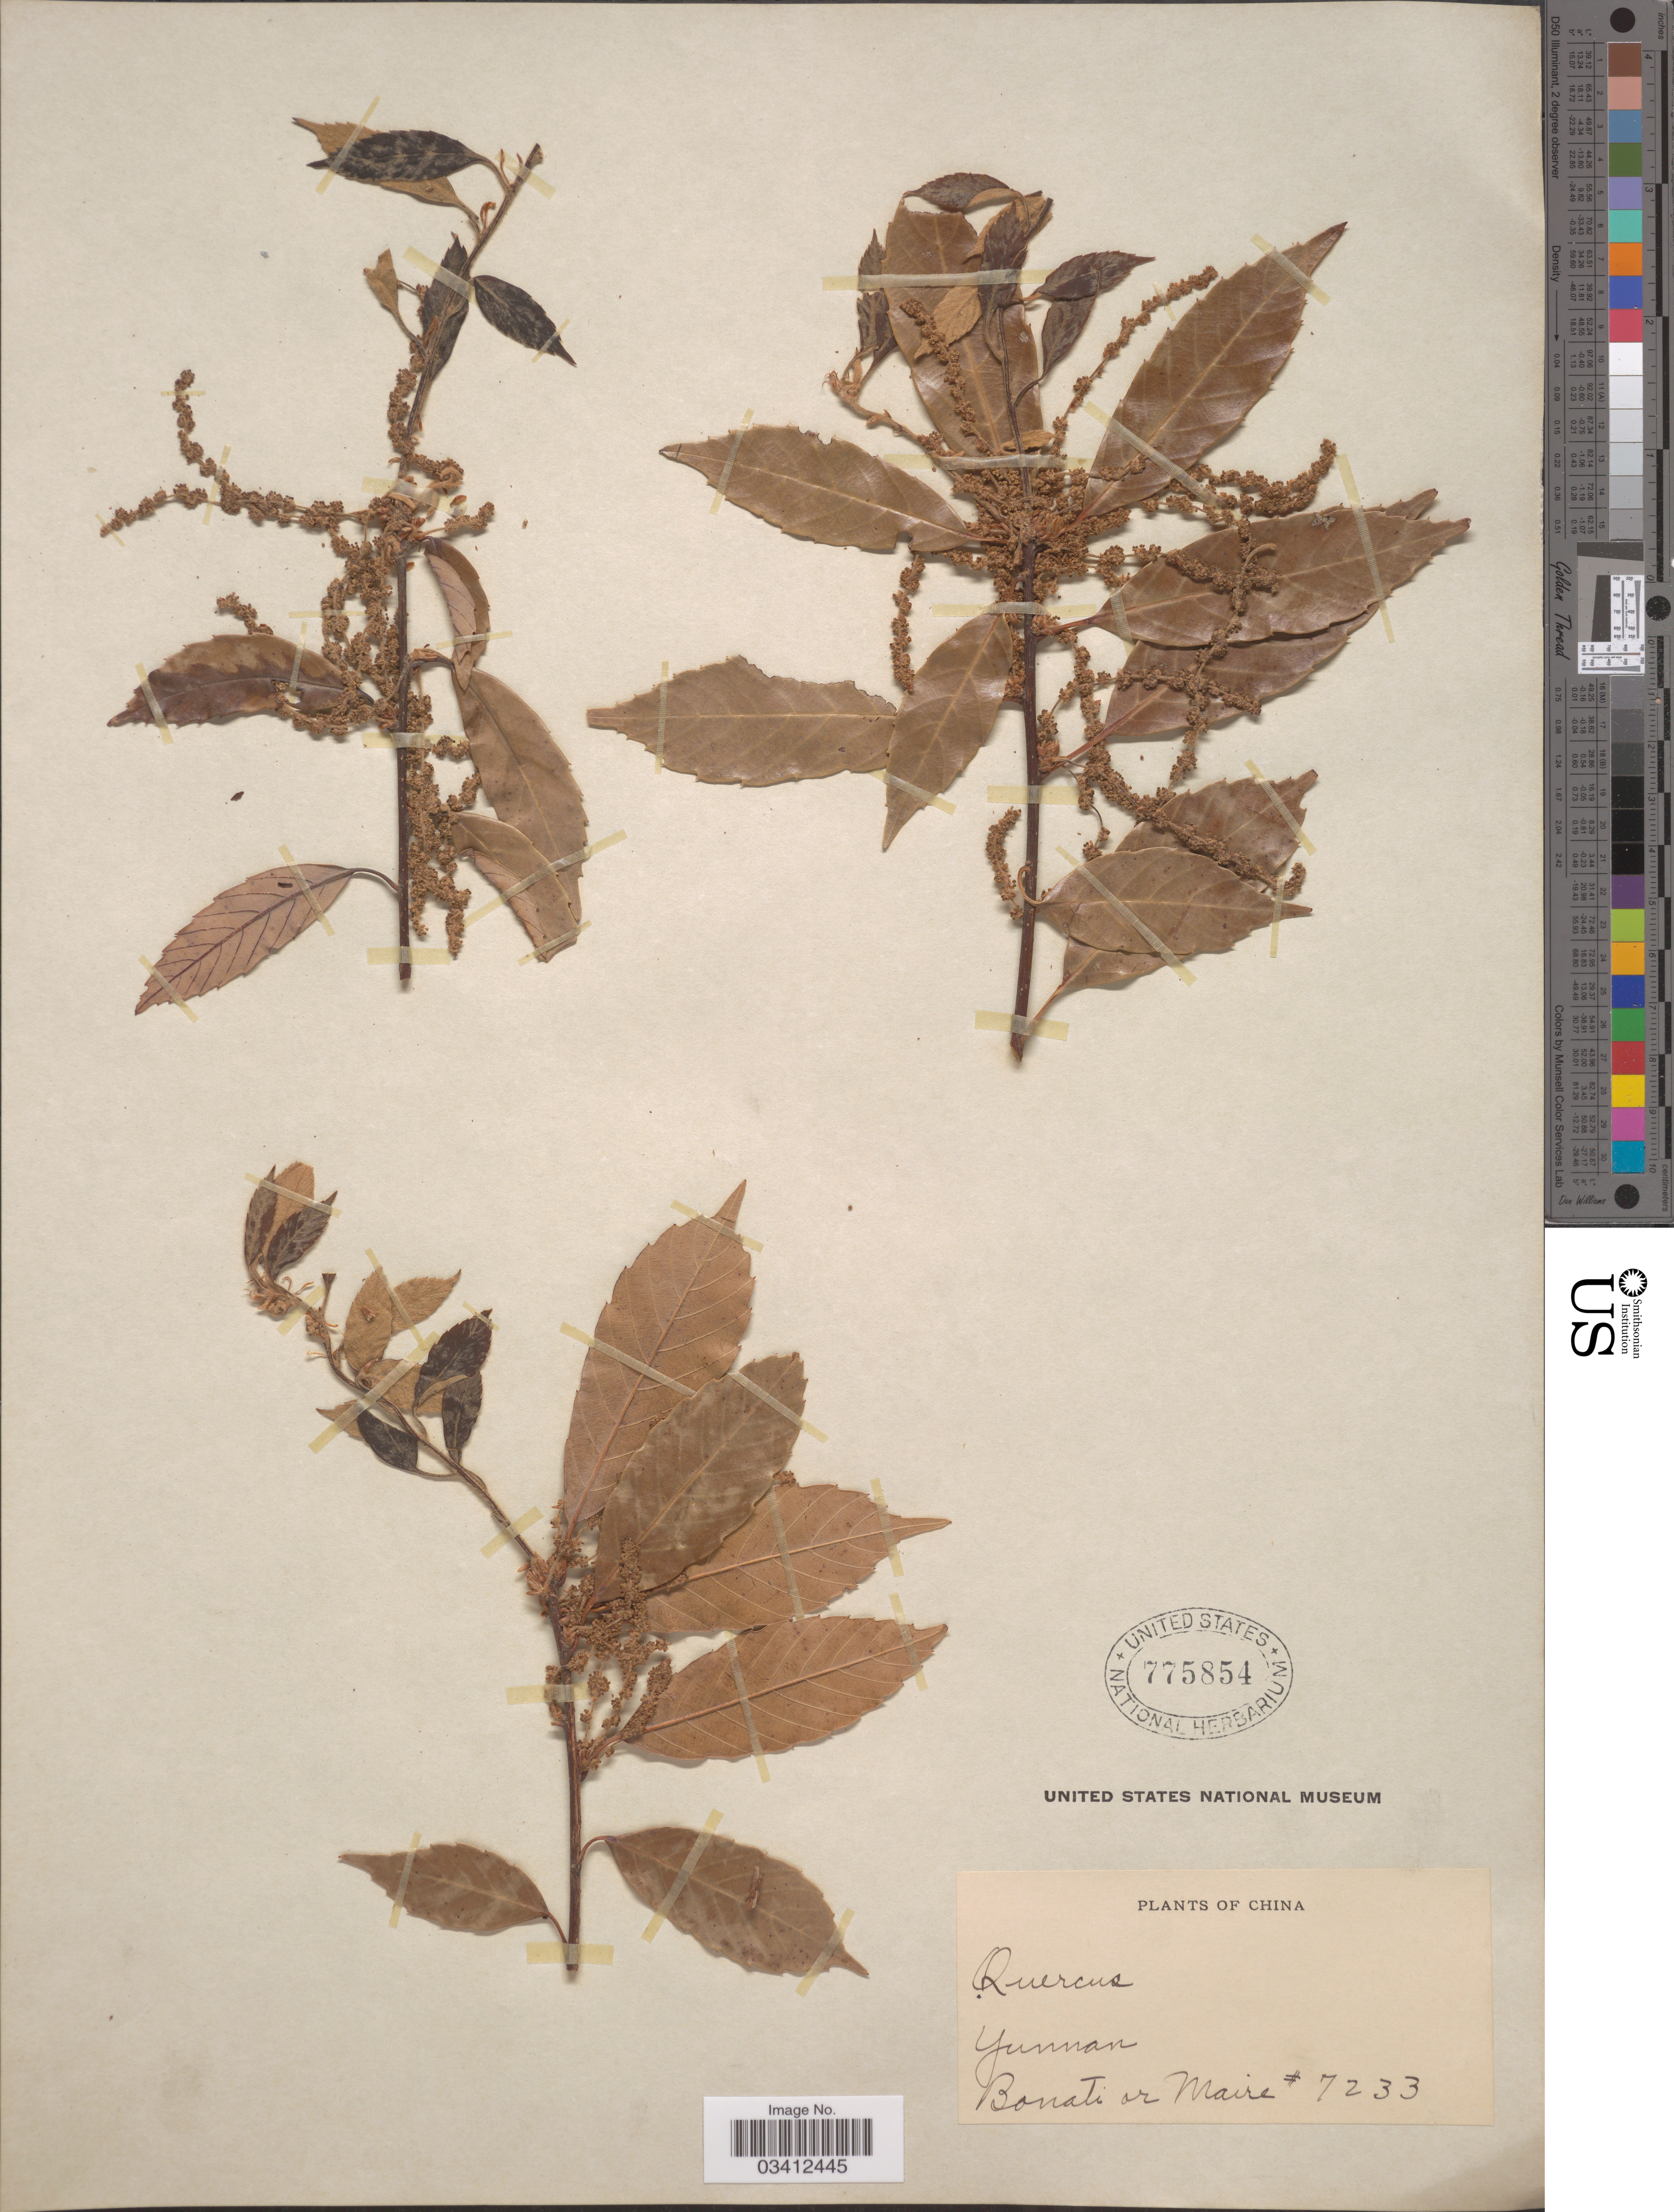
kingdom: Plantae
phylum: Tracheophyta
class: Magnoliopsida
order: Fagales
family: Fagaceae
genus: Quercus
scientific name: Quercus sp.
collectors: -. Bonati & Maire, --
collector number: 7233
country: China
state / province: Yunnan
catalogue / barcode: US 775854